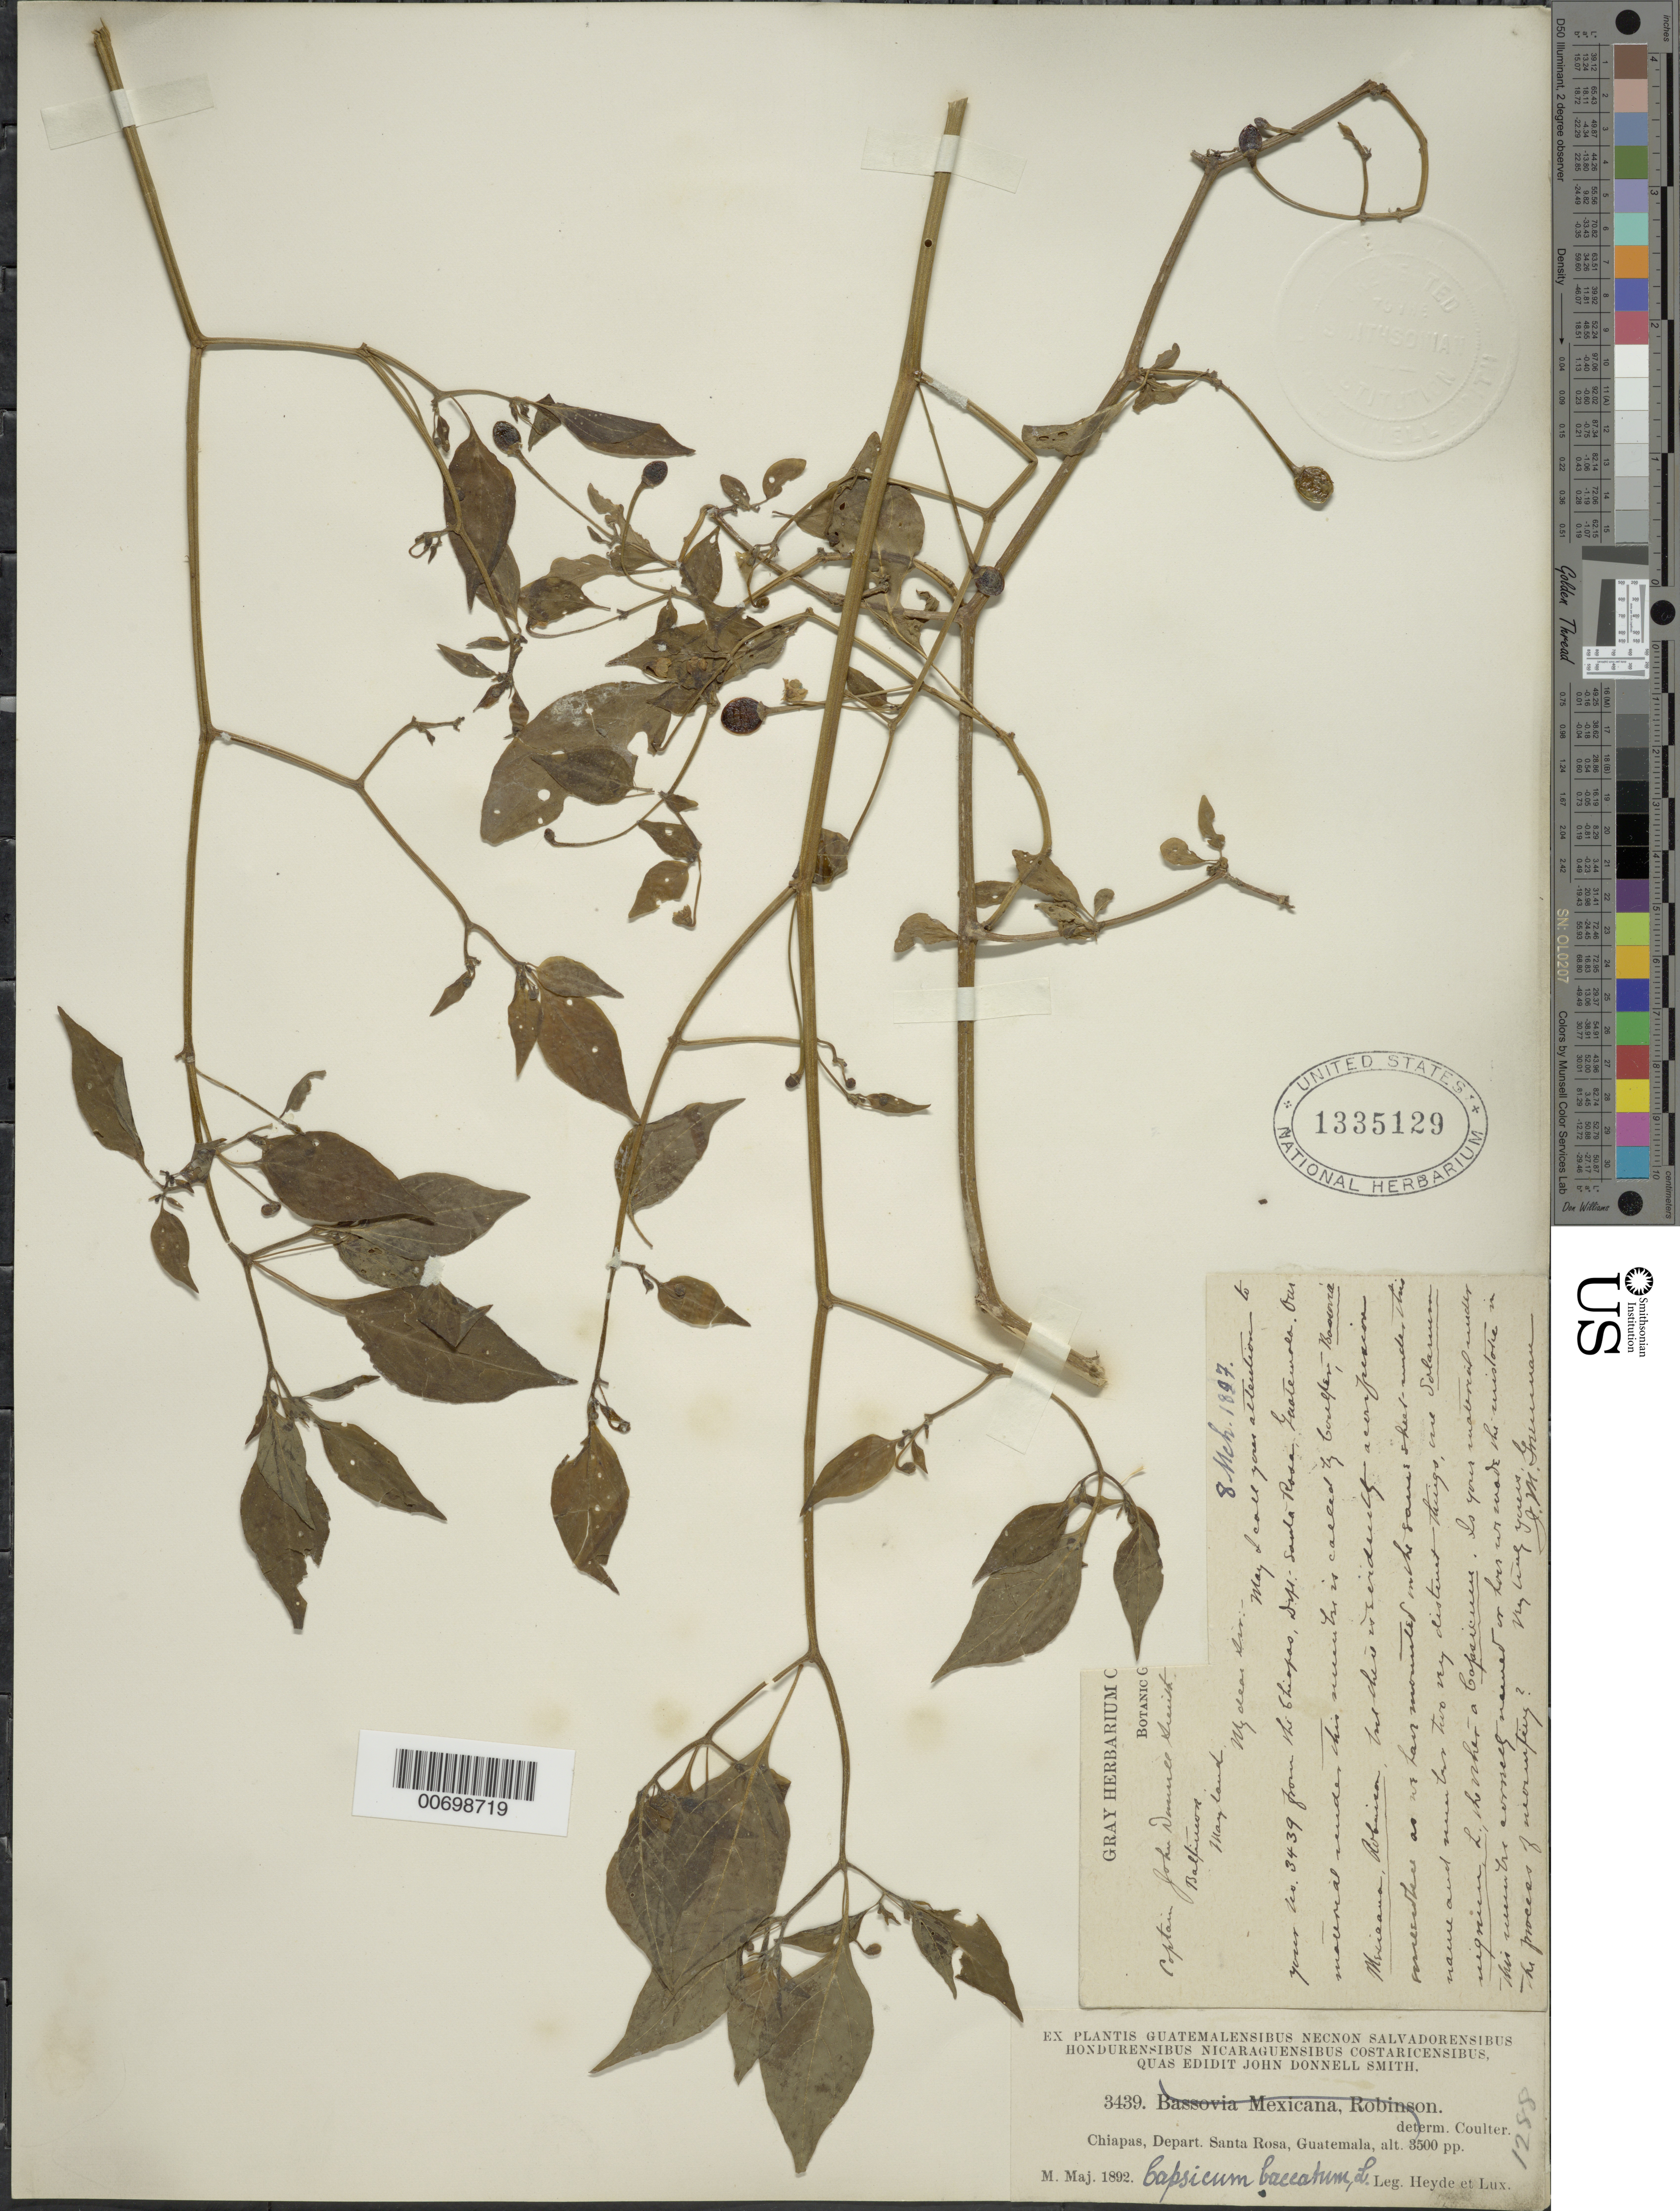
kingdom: Plantae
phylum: Tracheophyta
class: Magnoliopsida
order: Solanales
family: Solanaceae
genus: Capsicum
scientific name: Capsicum baccatum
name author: L.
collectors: E. T. Heyde & E. Lux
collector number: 3439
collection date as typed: May 1892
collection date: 1892-05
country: Guatemala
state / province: Santa Rosa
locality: Chiapas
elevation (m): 1067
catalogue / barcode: US 1335129